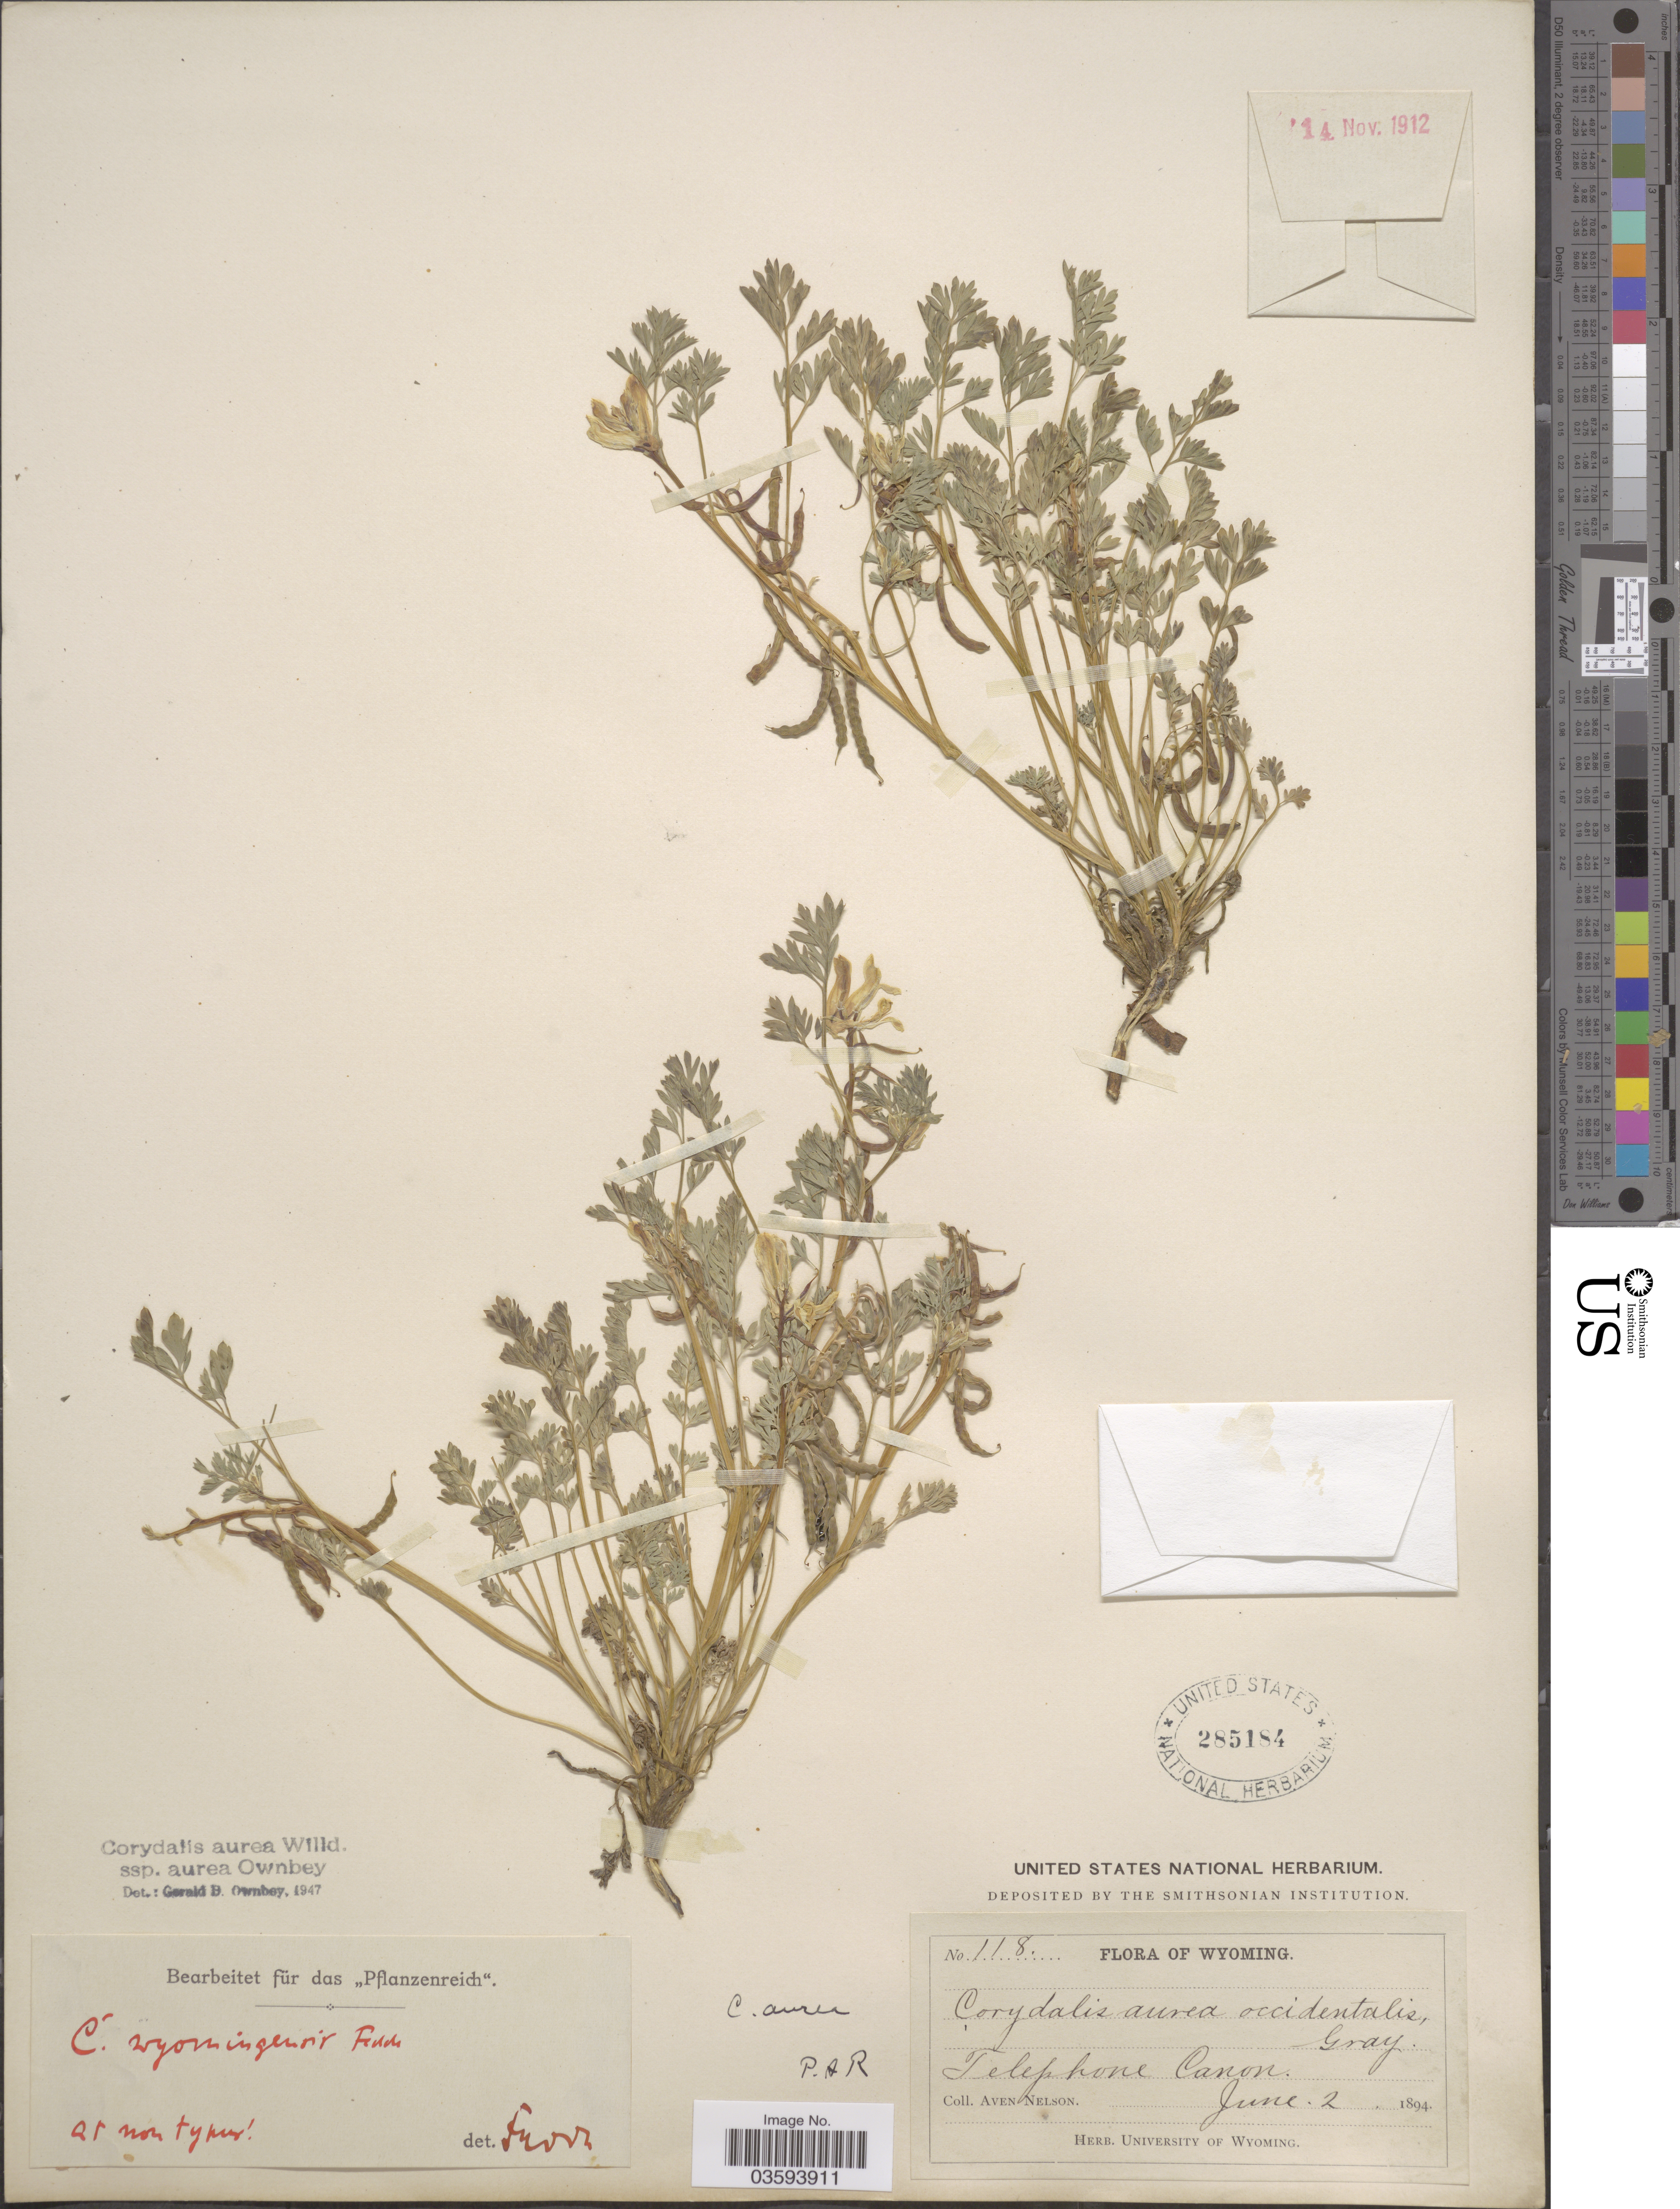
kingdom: Plantae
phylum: Tracheophyta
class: Magnoliopsida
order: Ranunculales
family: Papaveraceae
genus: Corydalis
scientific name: Corydalis aurea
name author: Willd.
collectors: A. Nelson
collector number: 118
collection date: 1894-06-02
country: United States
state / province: Wyoming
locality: Telephone Canon.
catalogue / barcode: US 285184